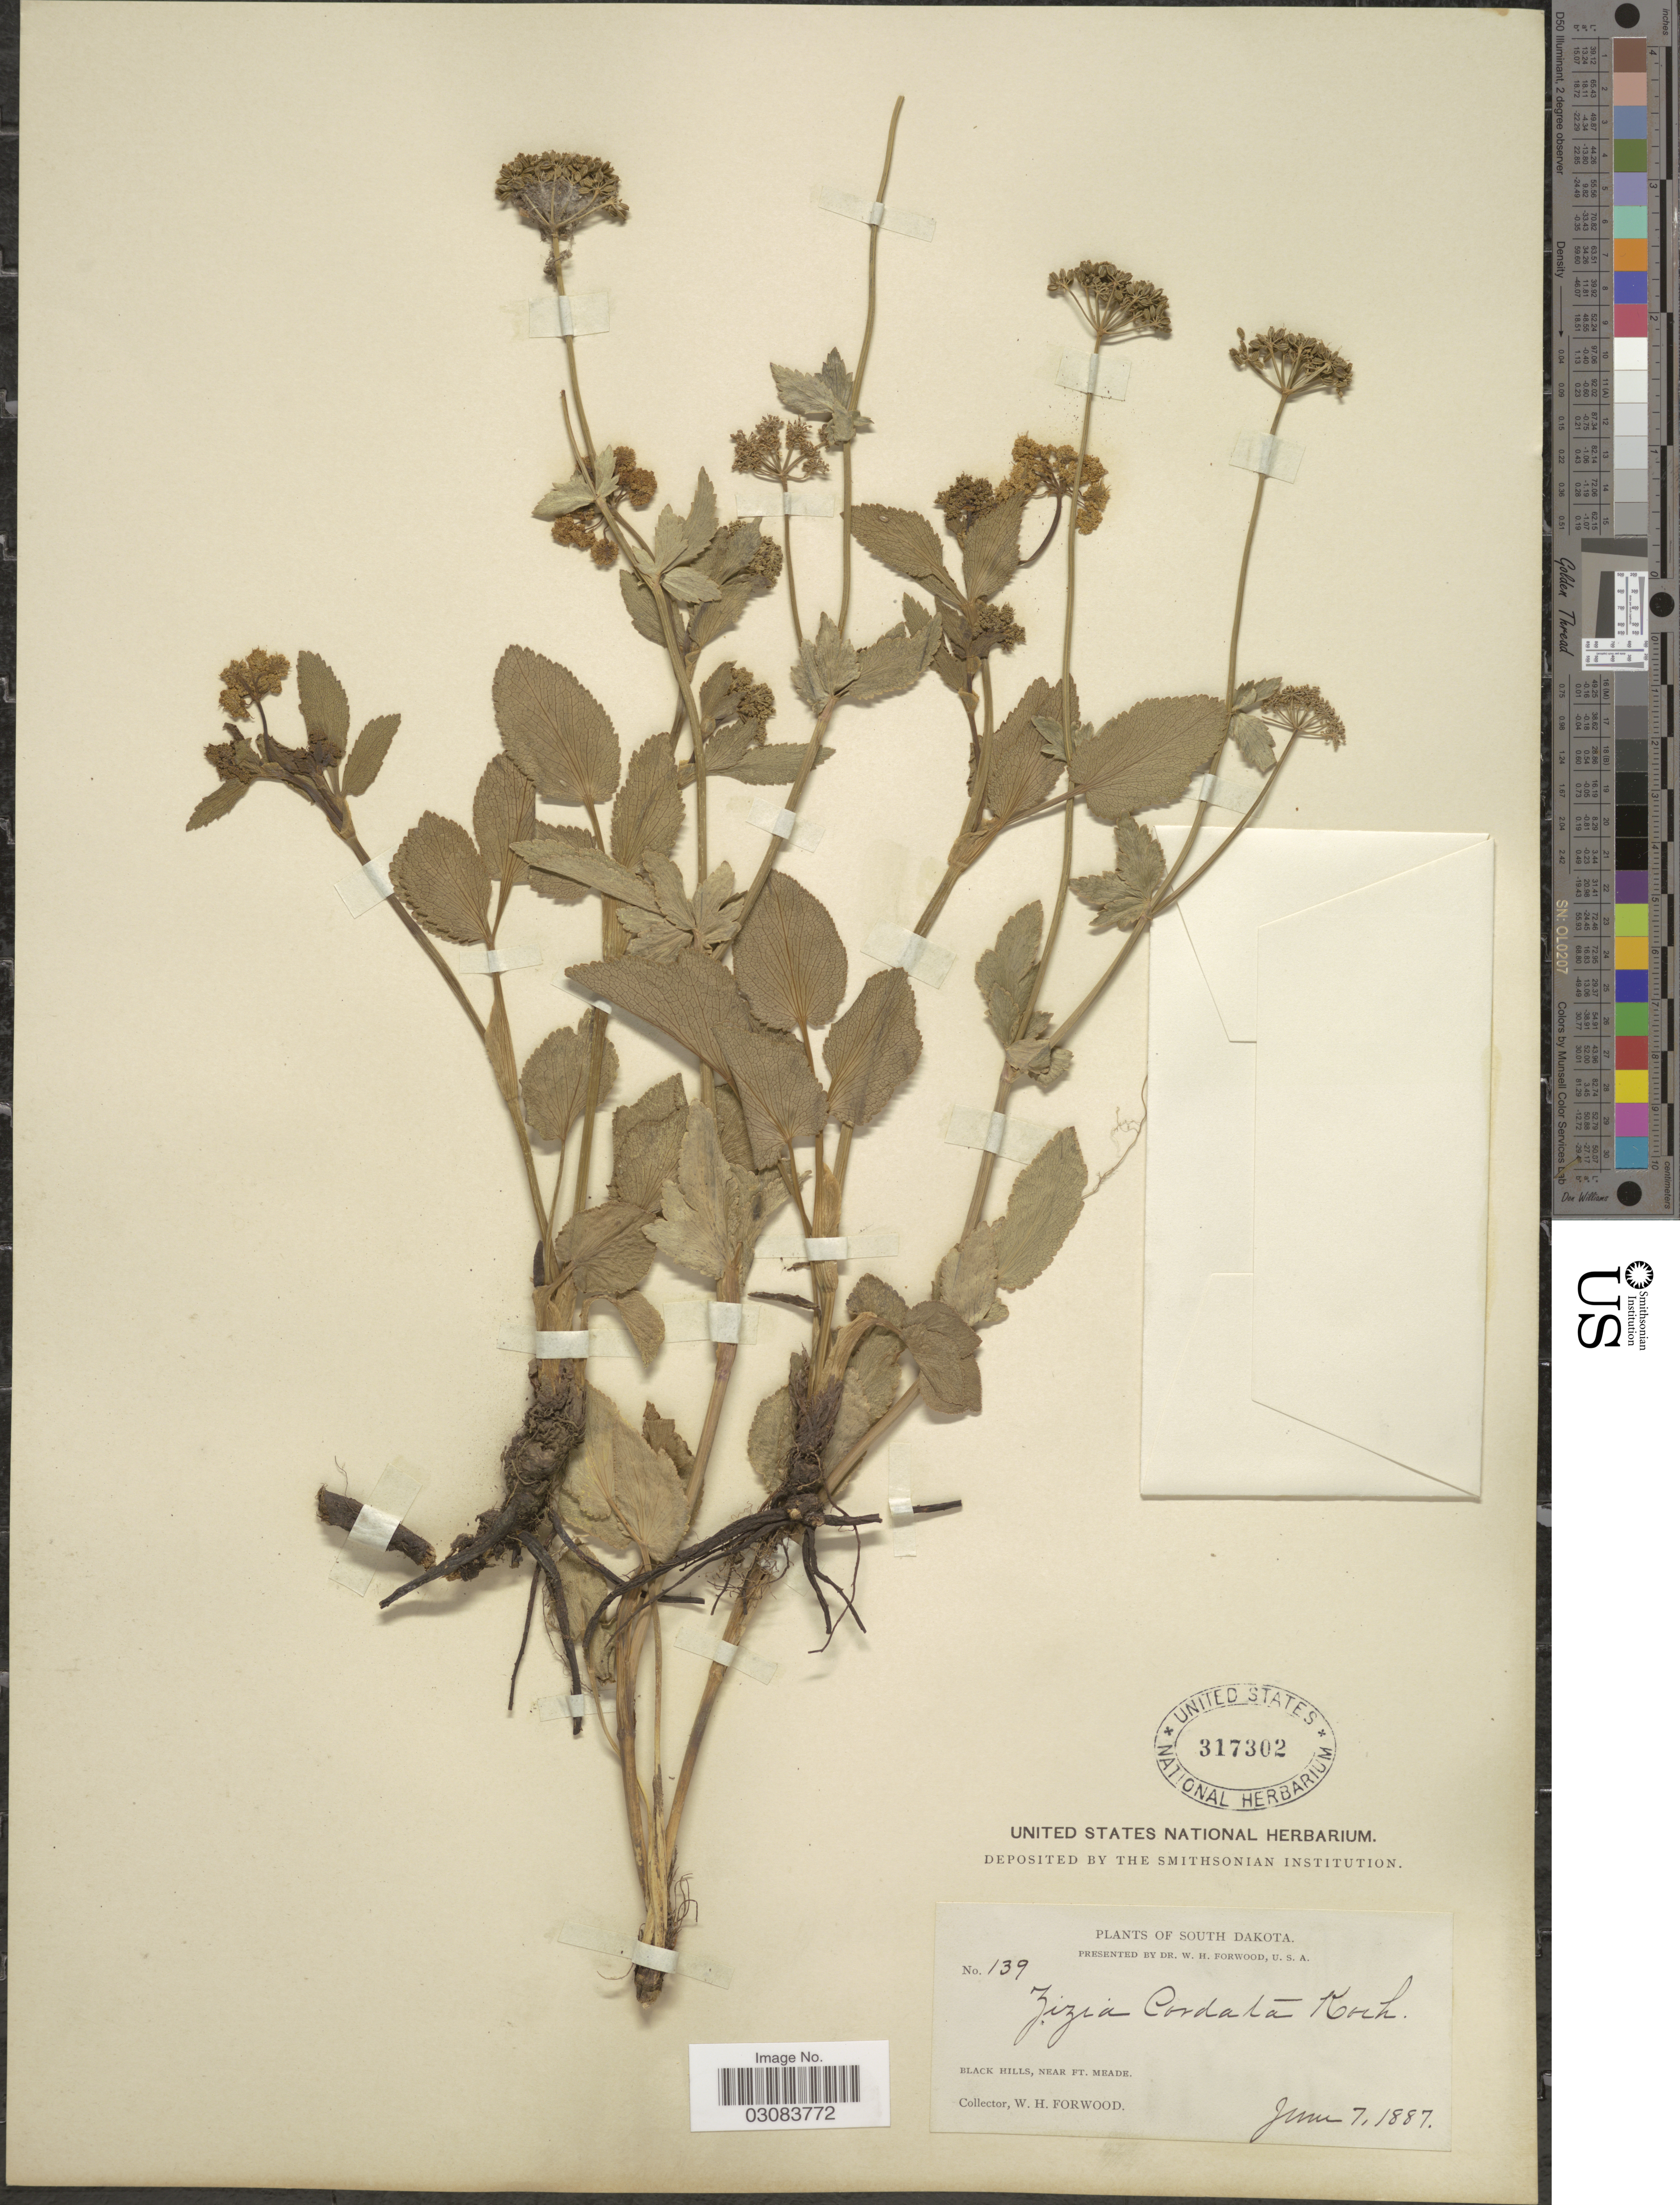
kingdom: Plantae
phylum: Tracheophyta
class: Magnoliopsida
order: Apiales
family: Apiaceae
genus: Zizia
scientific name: Zizia aptera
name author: (A. Gray) Fernald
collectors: W. Forwood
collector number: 139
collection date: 1887-06-07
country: United States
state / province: South Dakota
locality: Black Hills, near Ft. Meade.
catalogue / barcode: US 317302